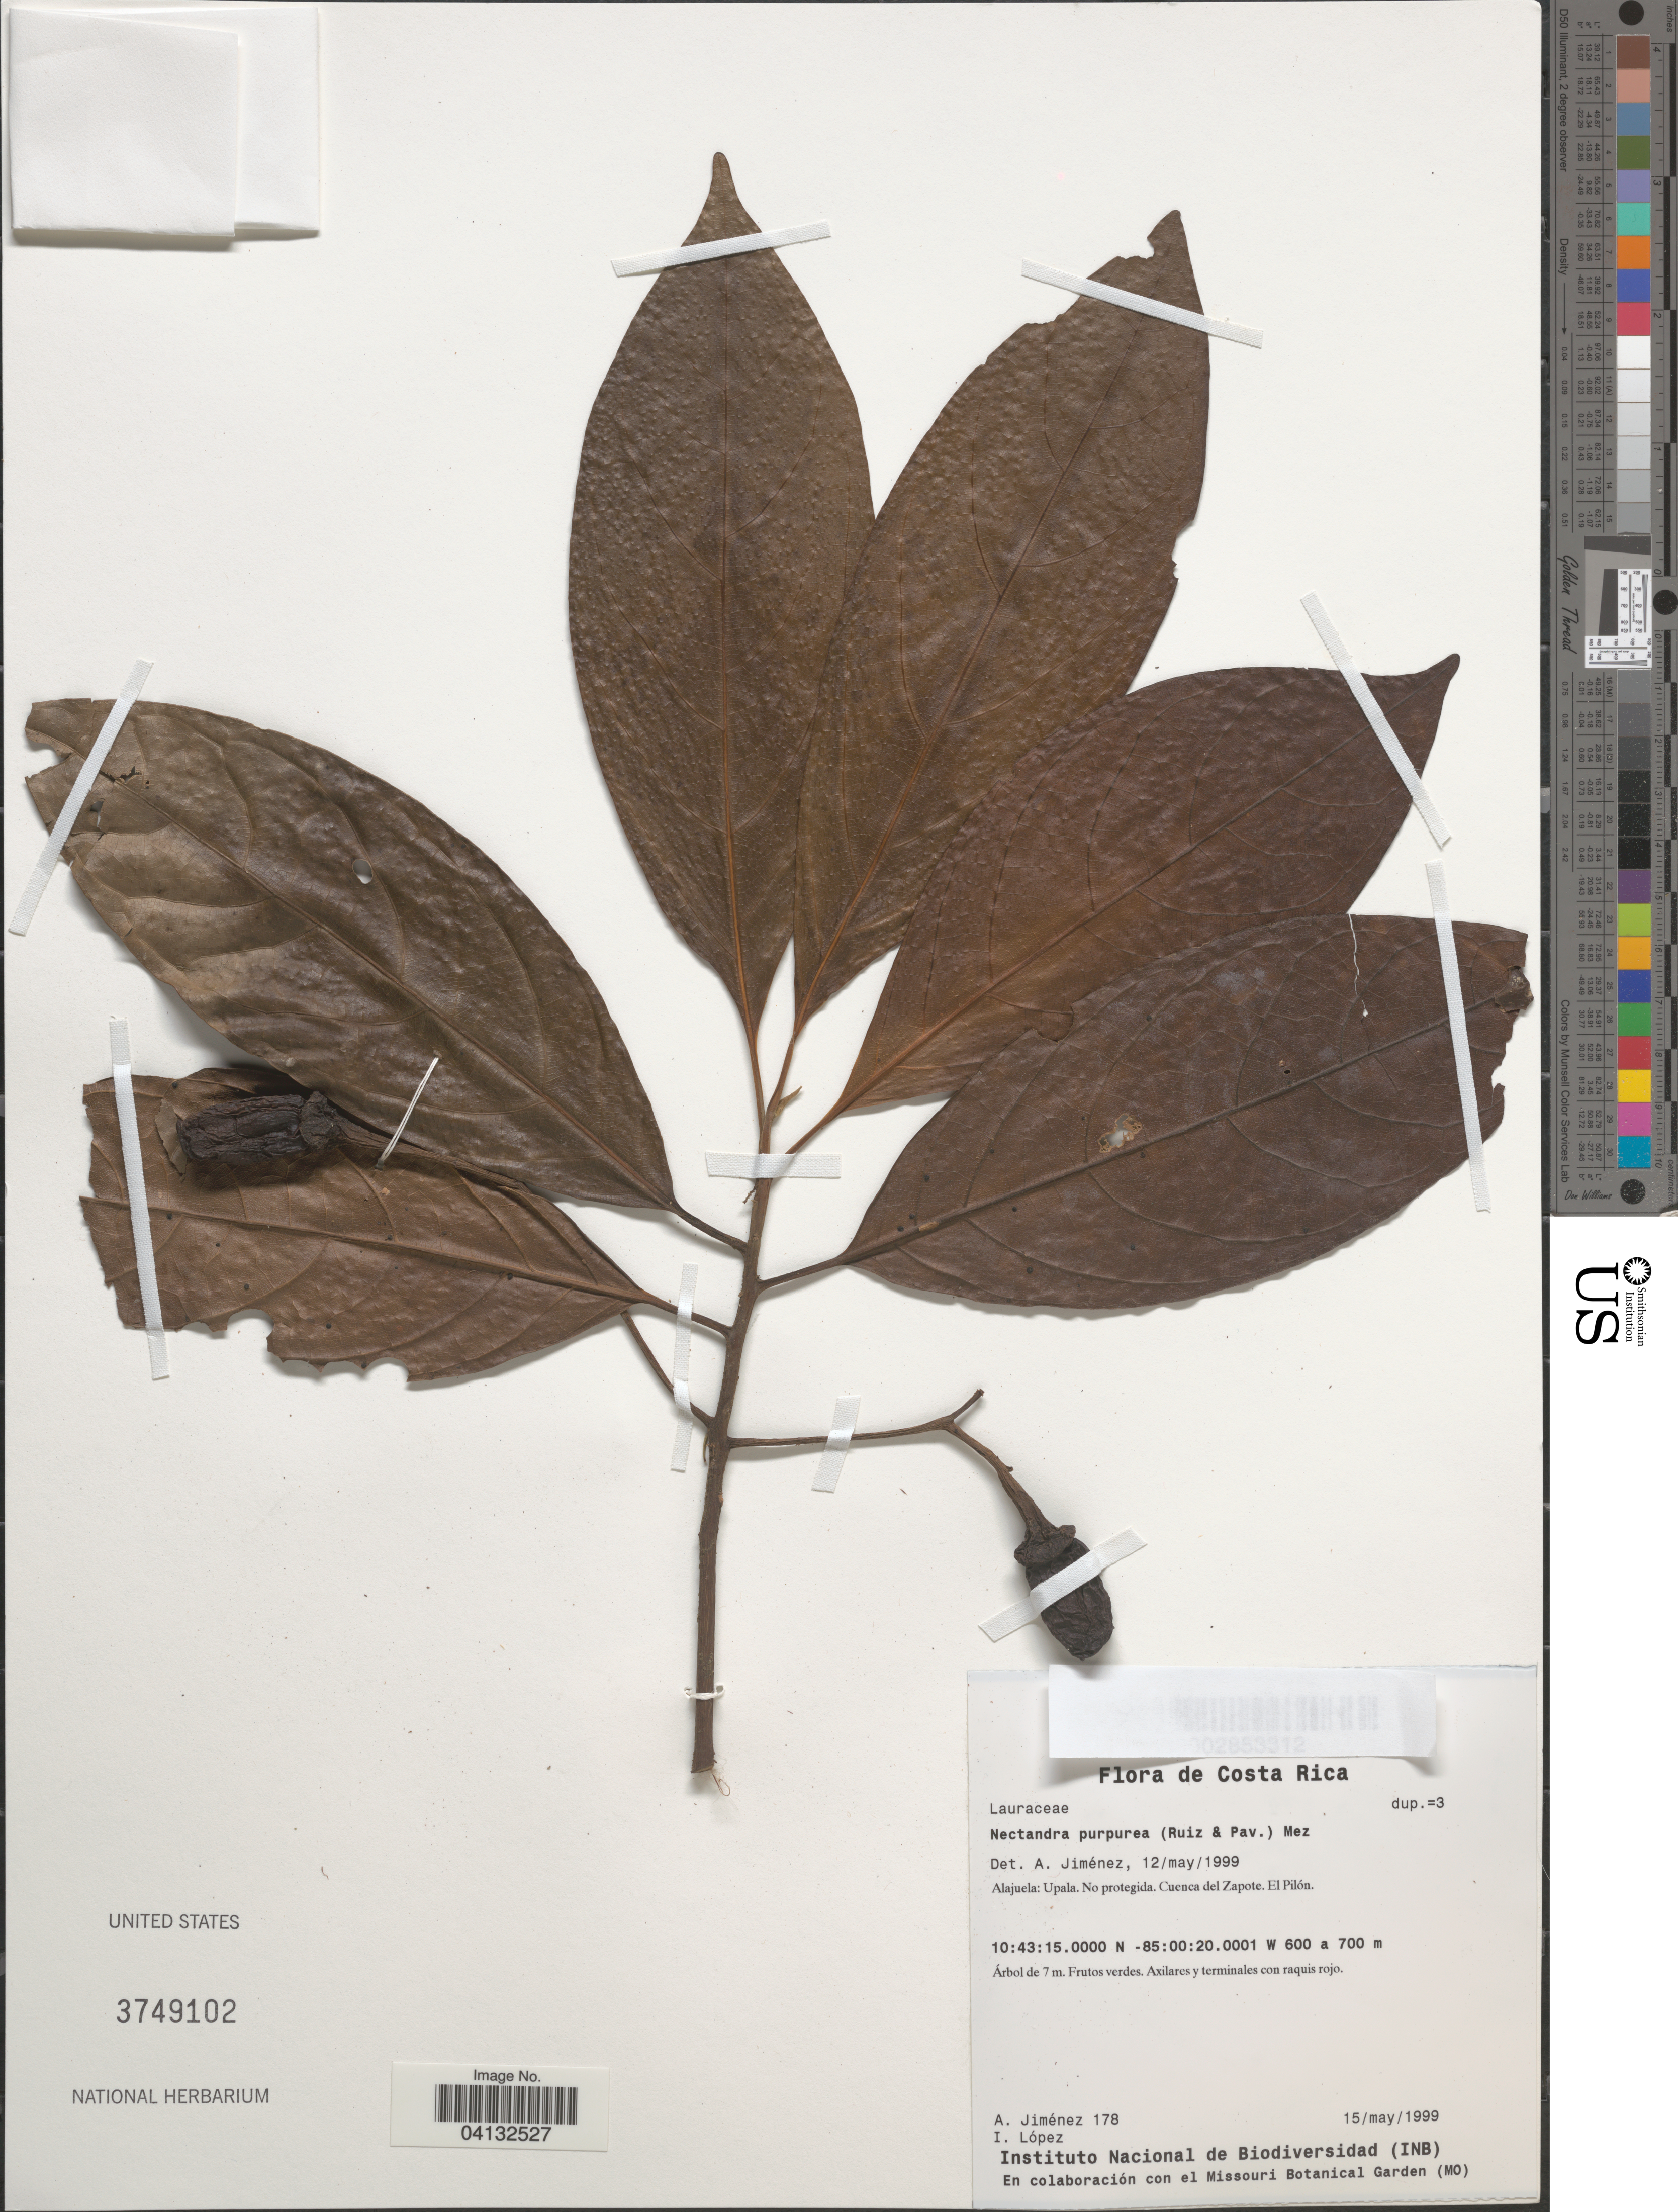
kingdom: Plantae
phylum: Tracheophyta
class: Magnoliopsida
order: Laurales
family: Lauraceae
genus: Nectandra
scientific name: Nectandra purpurea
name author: (Ruiz & Pav.) Mez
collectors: A. Jiménez & I. Lopez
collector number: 178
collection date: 1999-05-15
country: Costa Rica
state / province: Alajuela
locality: Upala. Cuenca del Zapote. El Pilón.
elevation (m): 600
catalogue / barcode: US 3749102